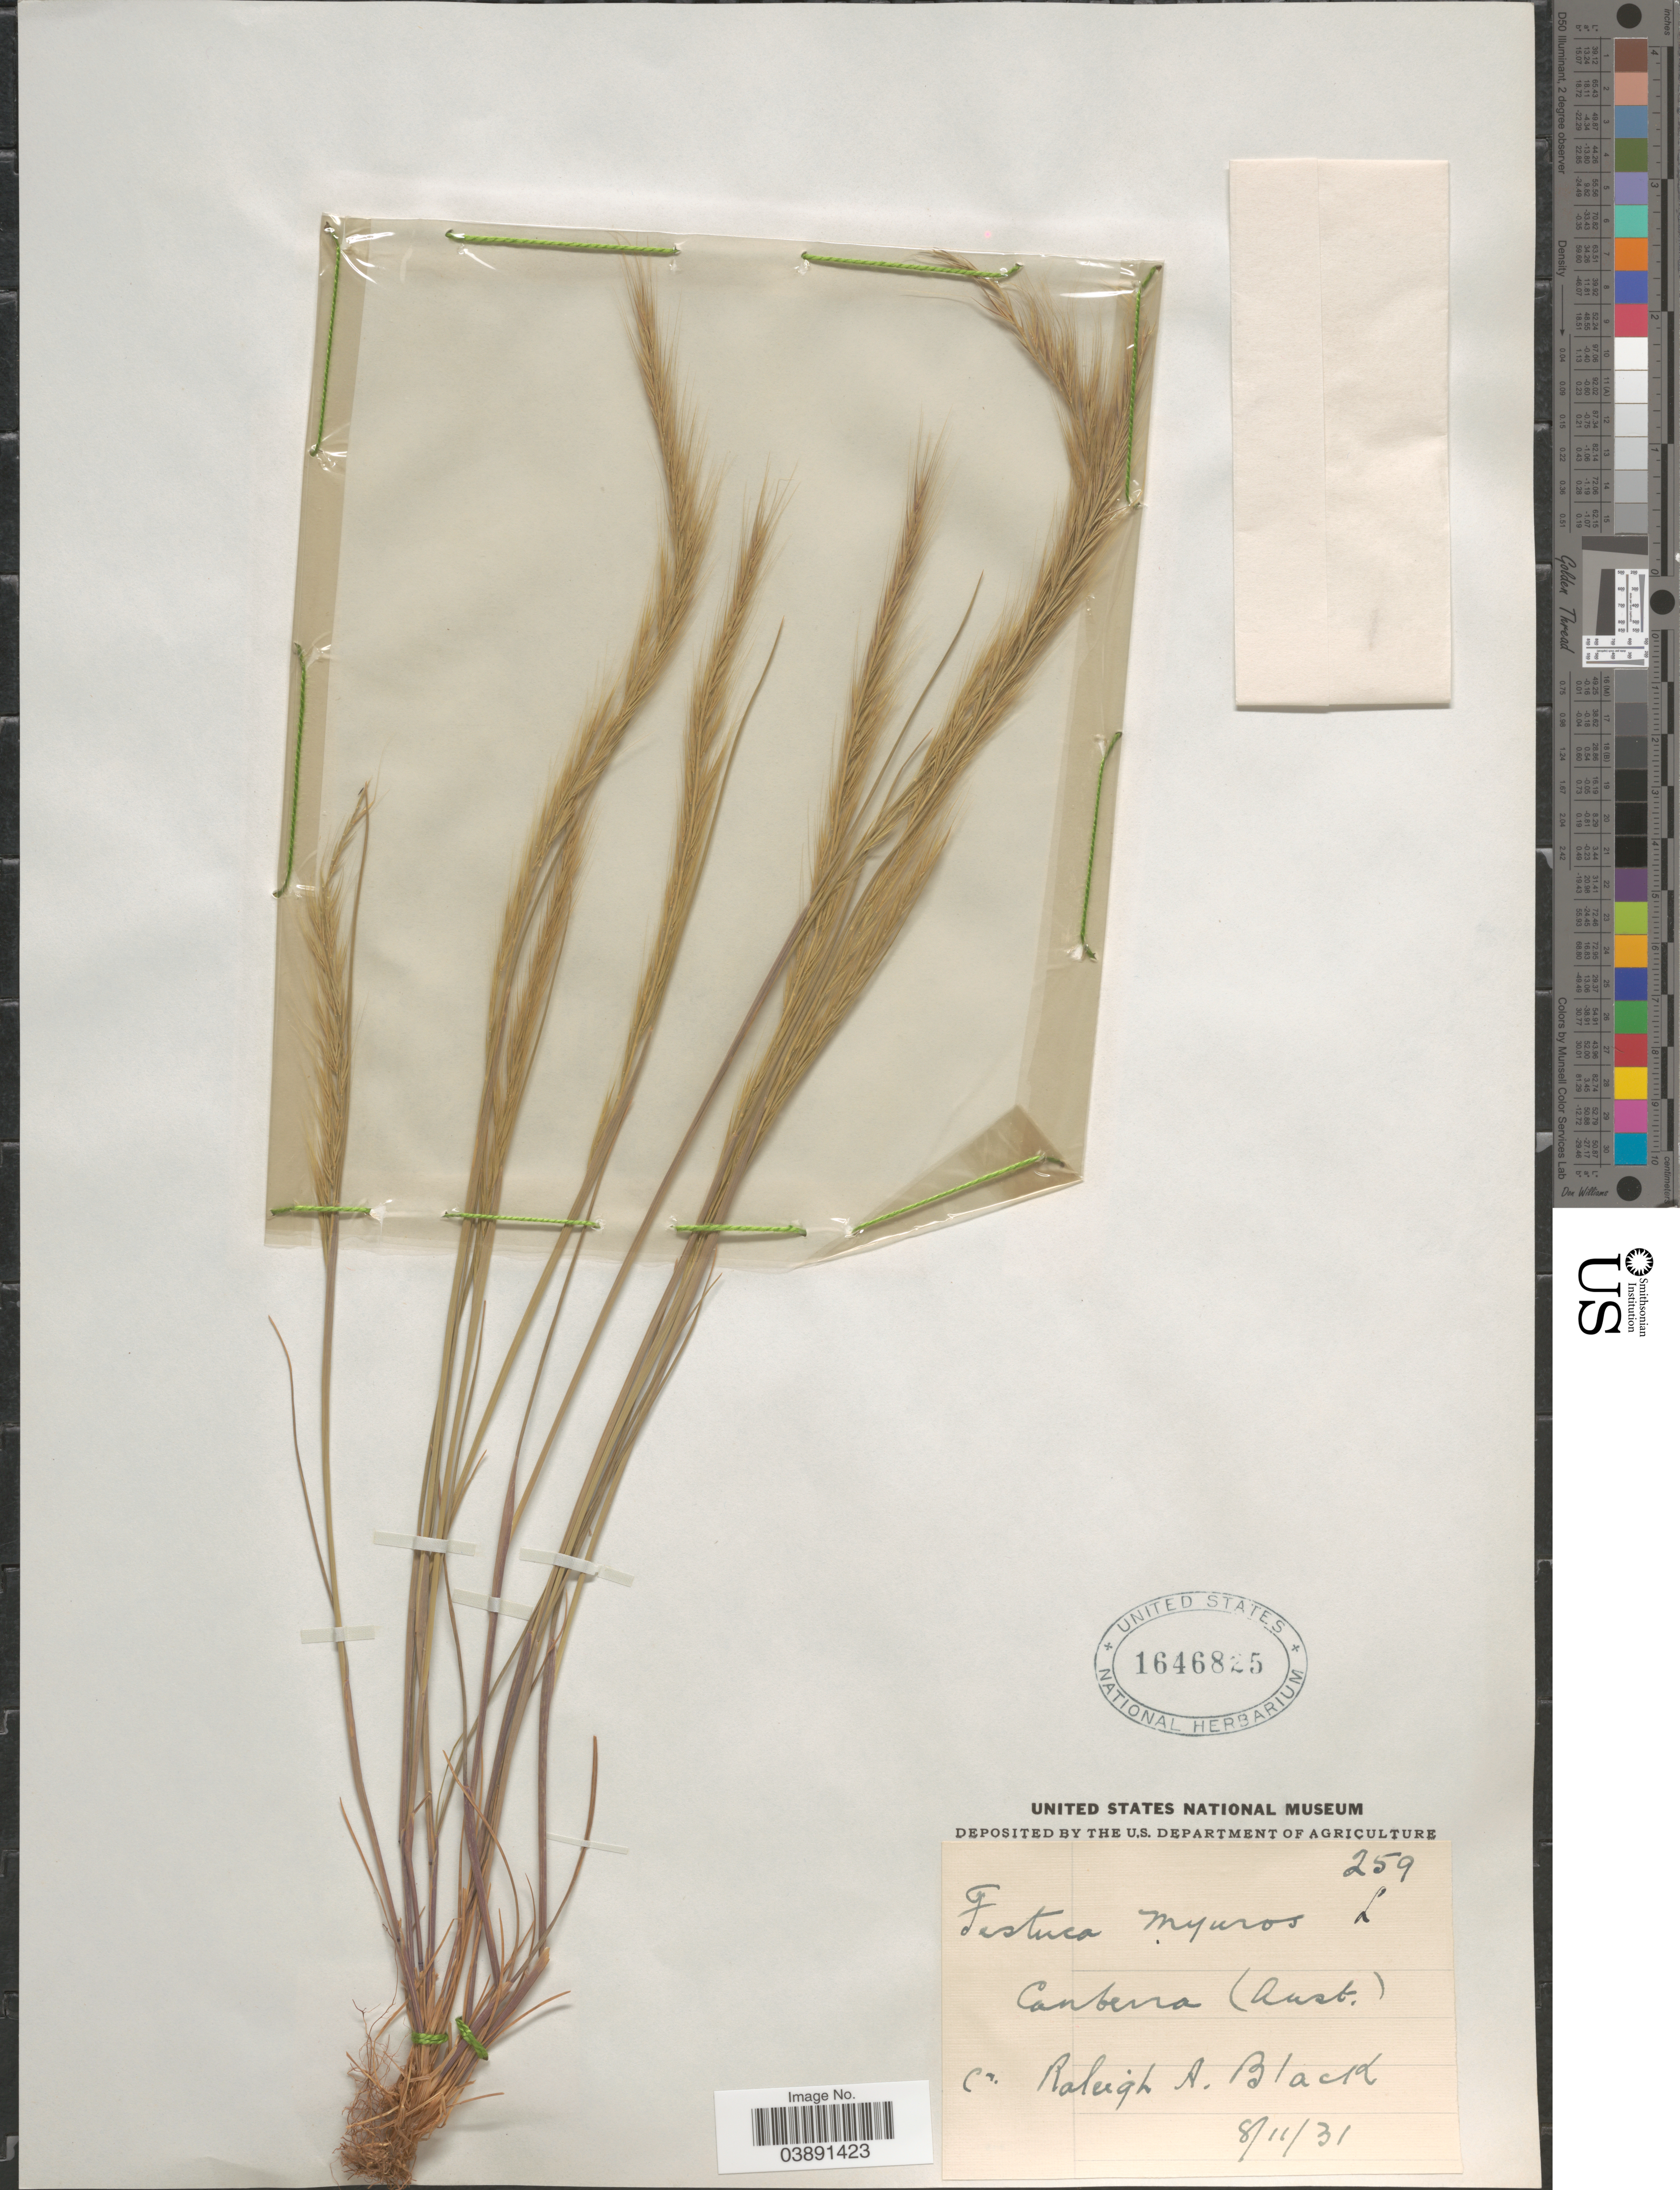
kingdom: Plantae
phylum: Tracheophyta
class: Liliopsida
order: Poales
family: Poaceae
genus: Festuca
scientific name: Festuca myuros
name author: L.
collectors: R. A. Black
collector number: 259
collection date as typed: Transcribed d/m/y: 8/11/31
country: Australia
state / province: Australian Capital Territory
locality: Canberra.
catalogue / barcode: US 1646825